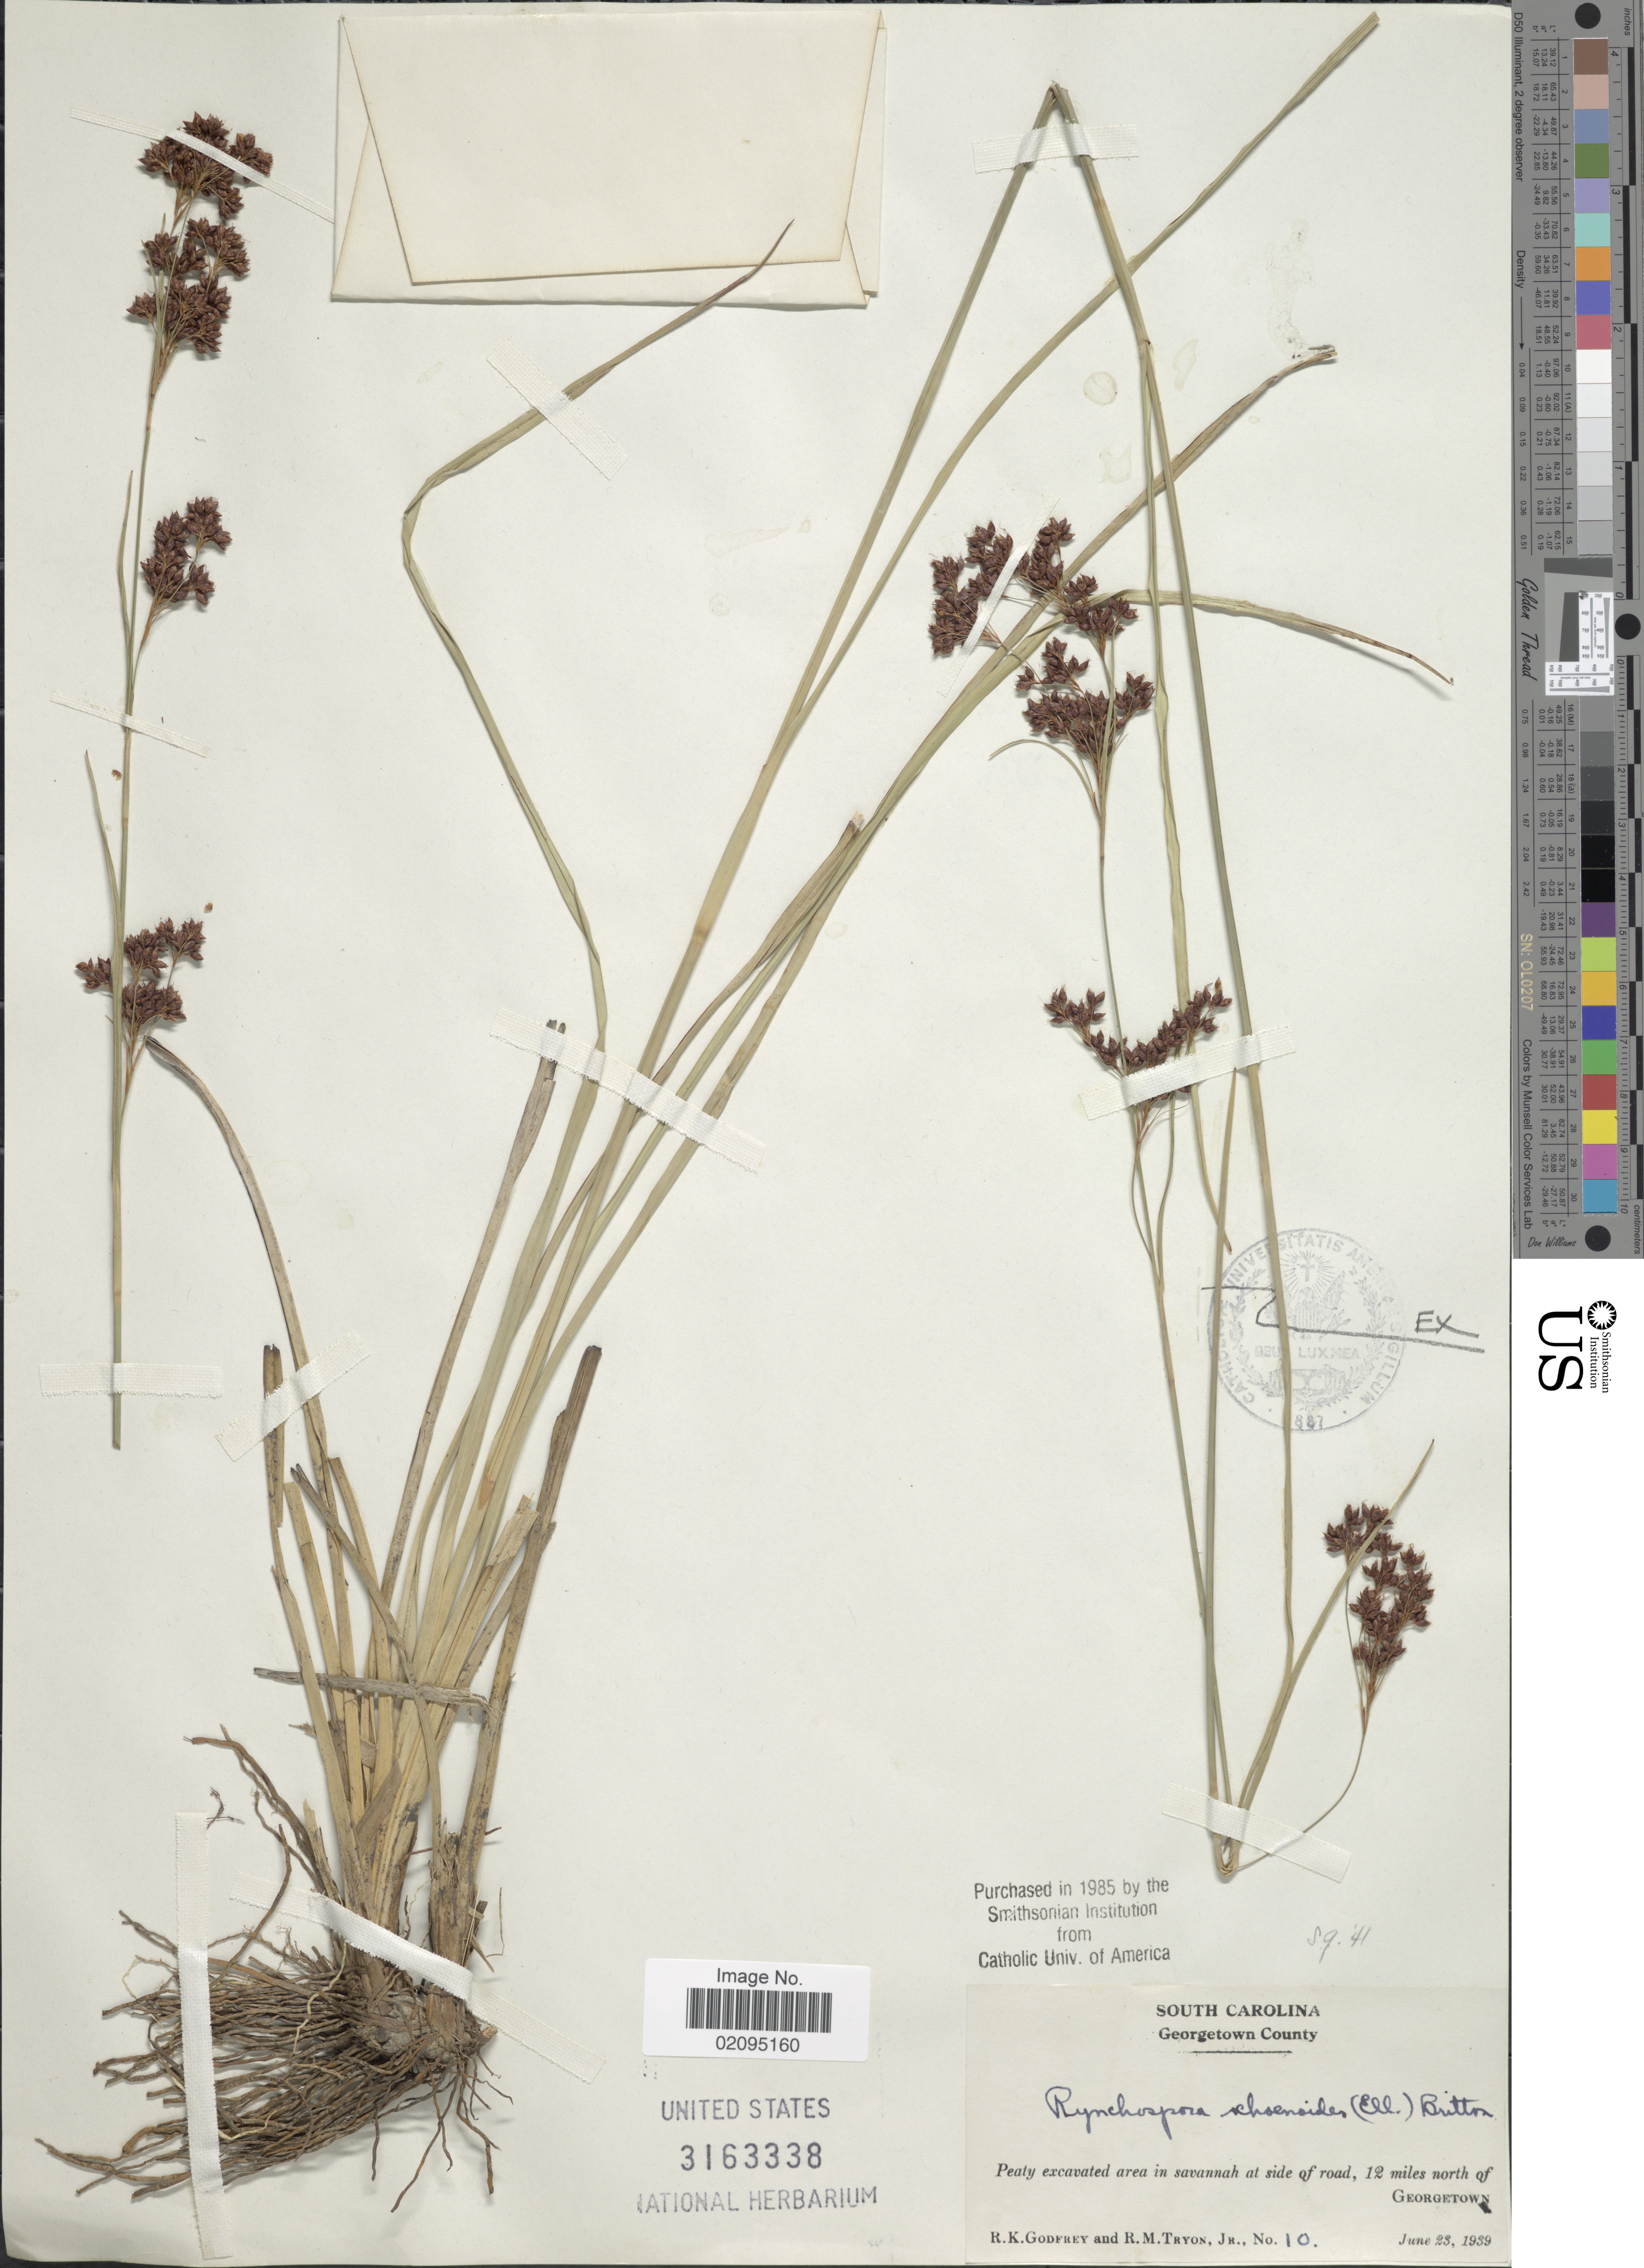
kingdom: Plantae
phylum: Tracheophyta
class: Liliopsida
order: Poales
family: Cyperaceae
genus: Rhynchospora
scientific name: Rhynchospora elliottii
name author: A. Dietr.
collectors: R. K. Godfrey & R. M. Tryon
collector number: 10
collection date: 1939-06-23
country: United States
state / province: South Carolina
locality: Georgetown County. At side of road, 12 miles north of Georgetown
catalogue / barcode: US 3163338